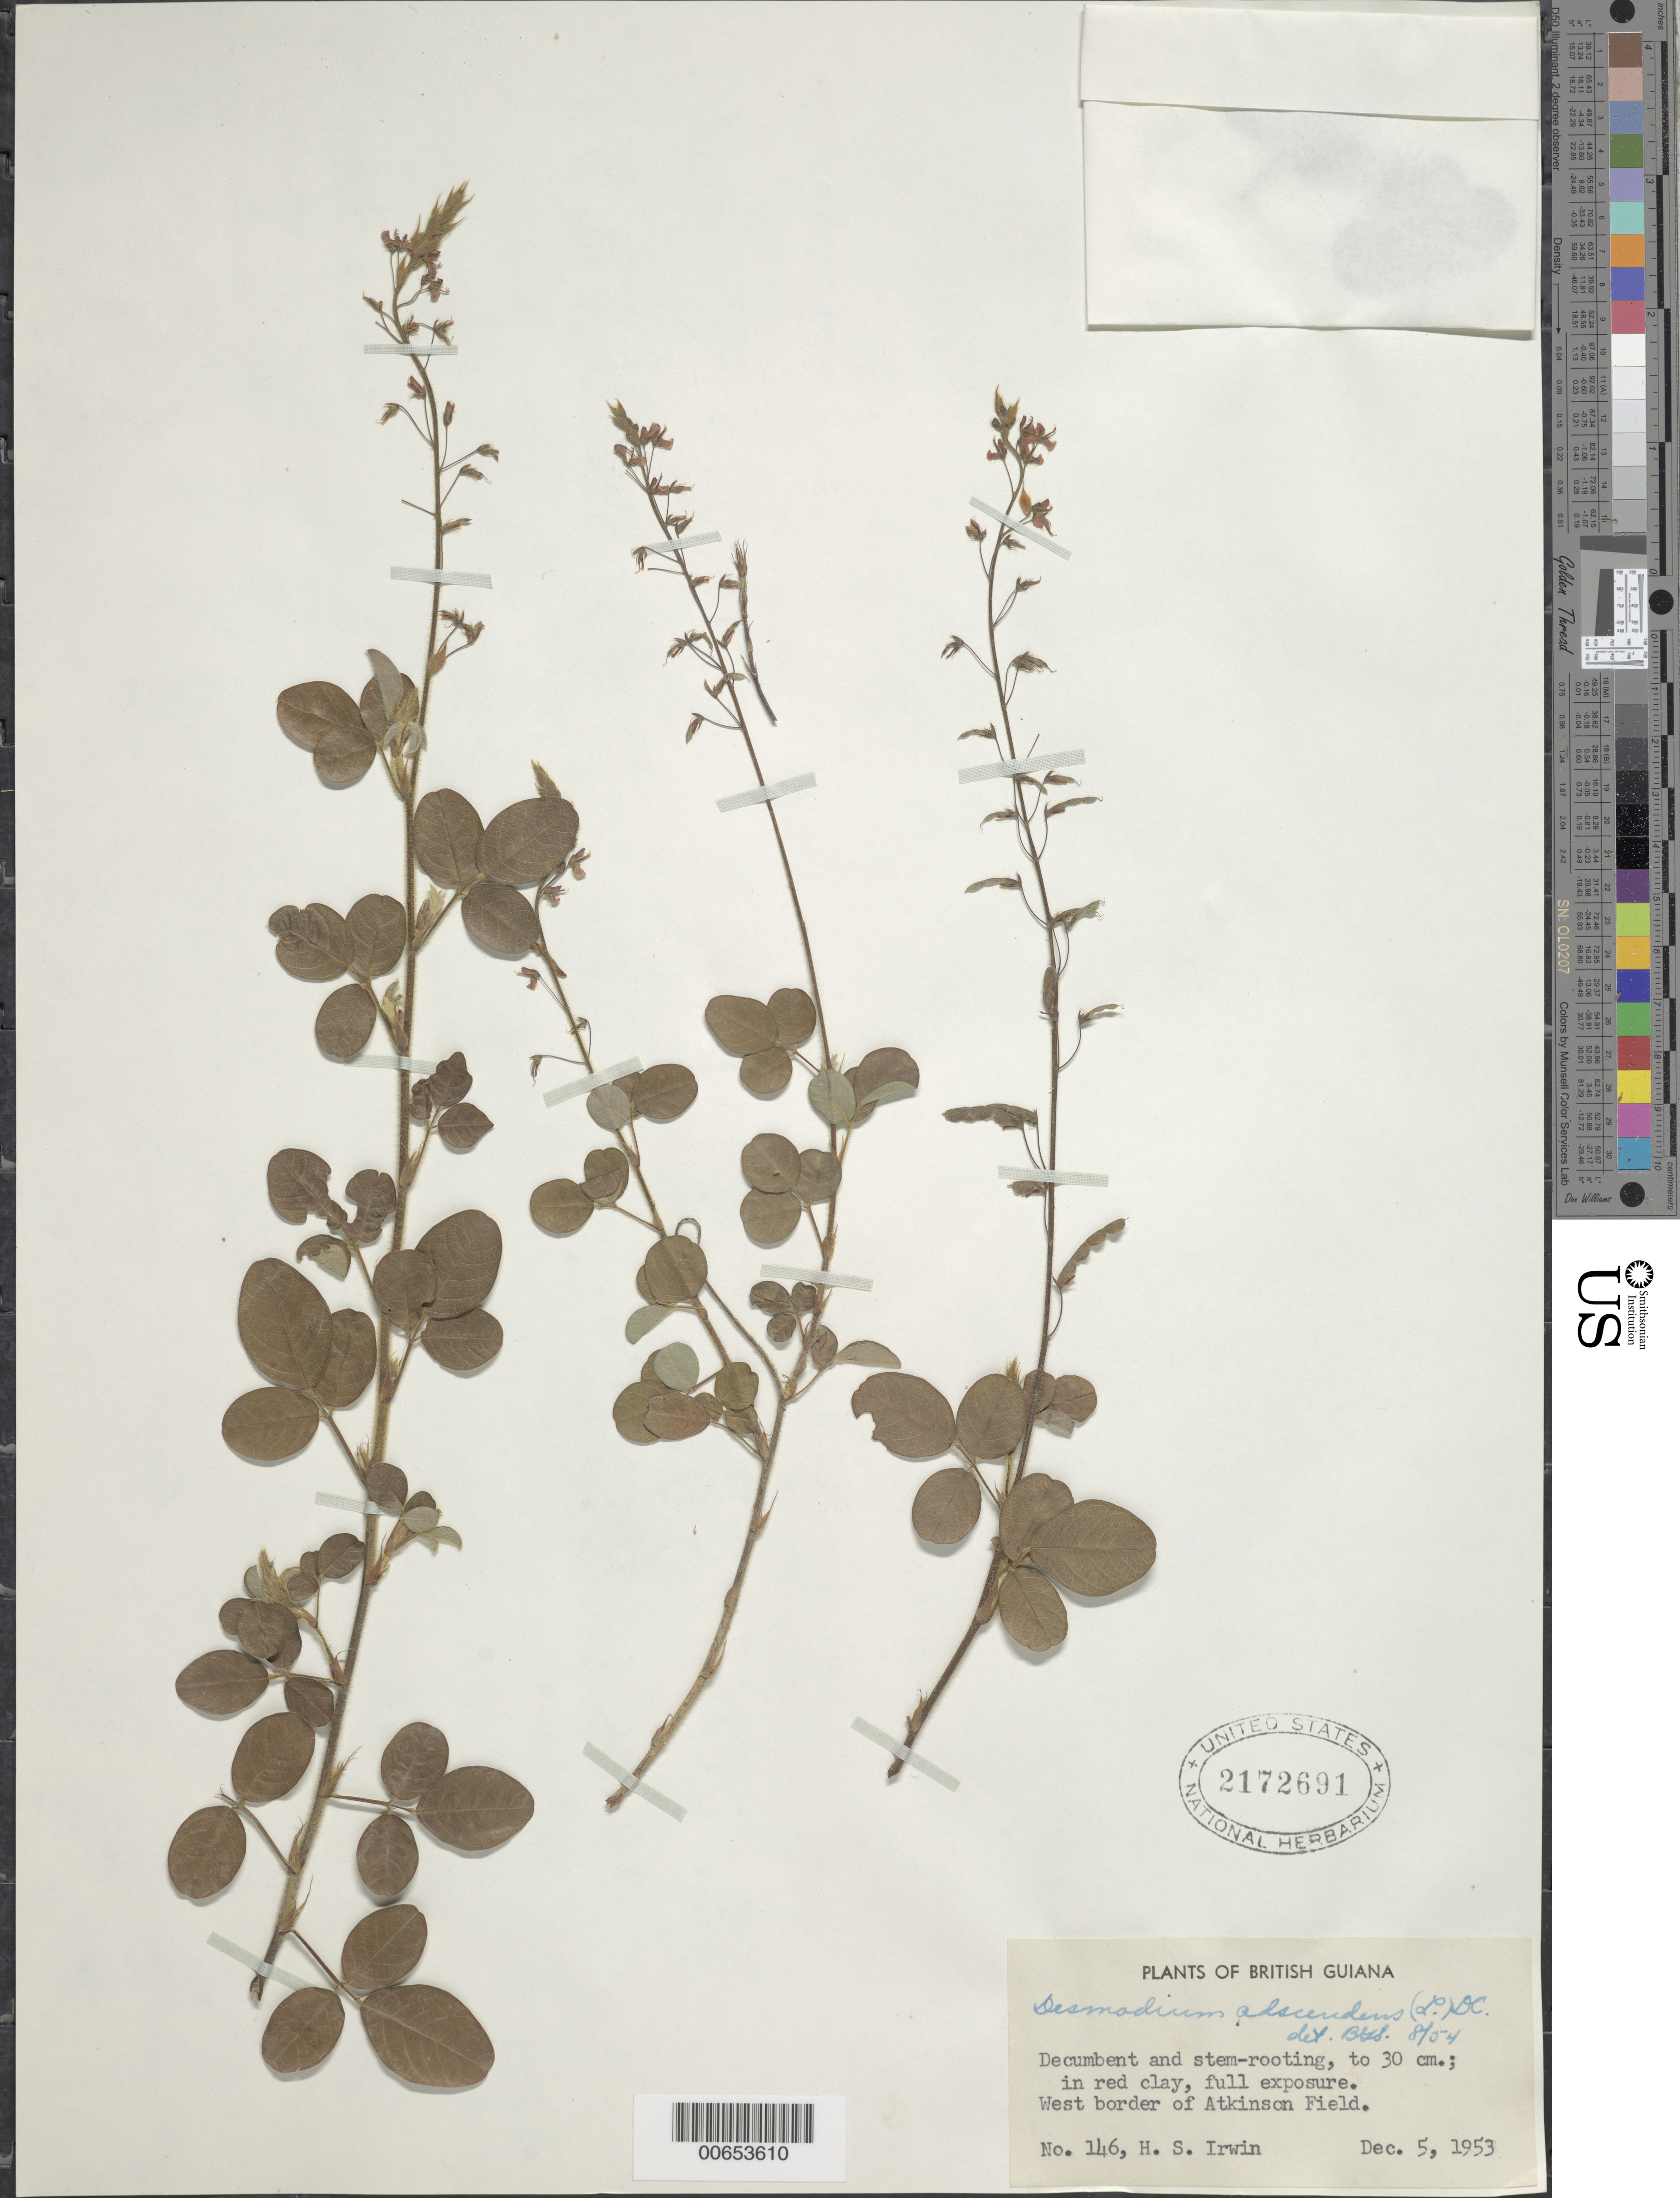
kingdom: Plantae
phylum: Tracheophyta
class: Magnoliopsida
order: Fabales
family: Fabaceae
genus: Grona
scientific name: Grona adscendens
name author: (Sw.) H. Ohashi & K. Ohashi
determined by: Strong, Mark T., (BOT), Smithsonian Institution - National Museum of Natural History (UNITED STATES)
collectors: H. Irwin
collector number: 146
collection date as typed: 5-Dec-53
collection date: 1953-12-05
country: Guyana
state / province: Demerara-Mahaica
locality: Atkinson Field, W border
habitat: Red clay, full exposure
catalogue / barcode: US 2172691